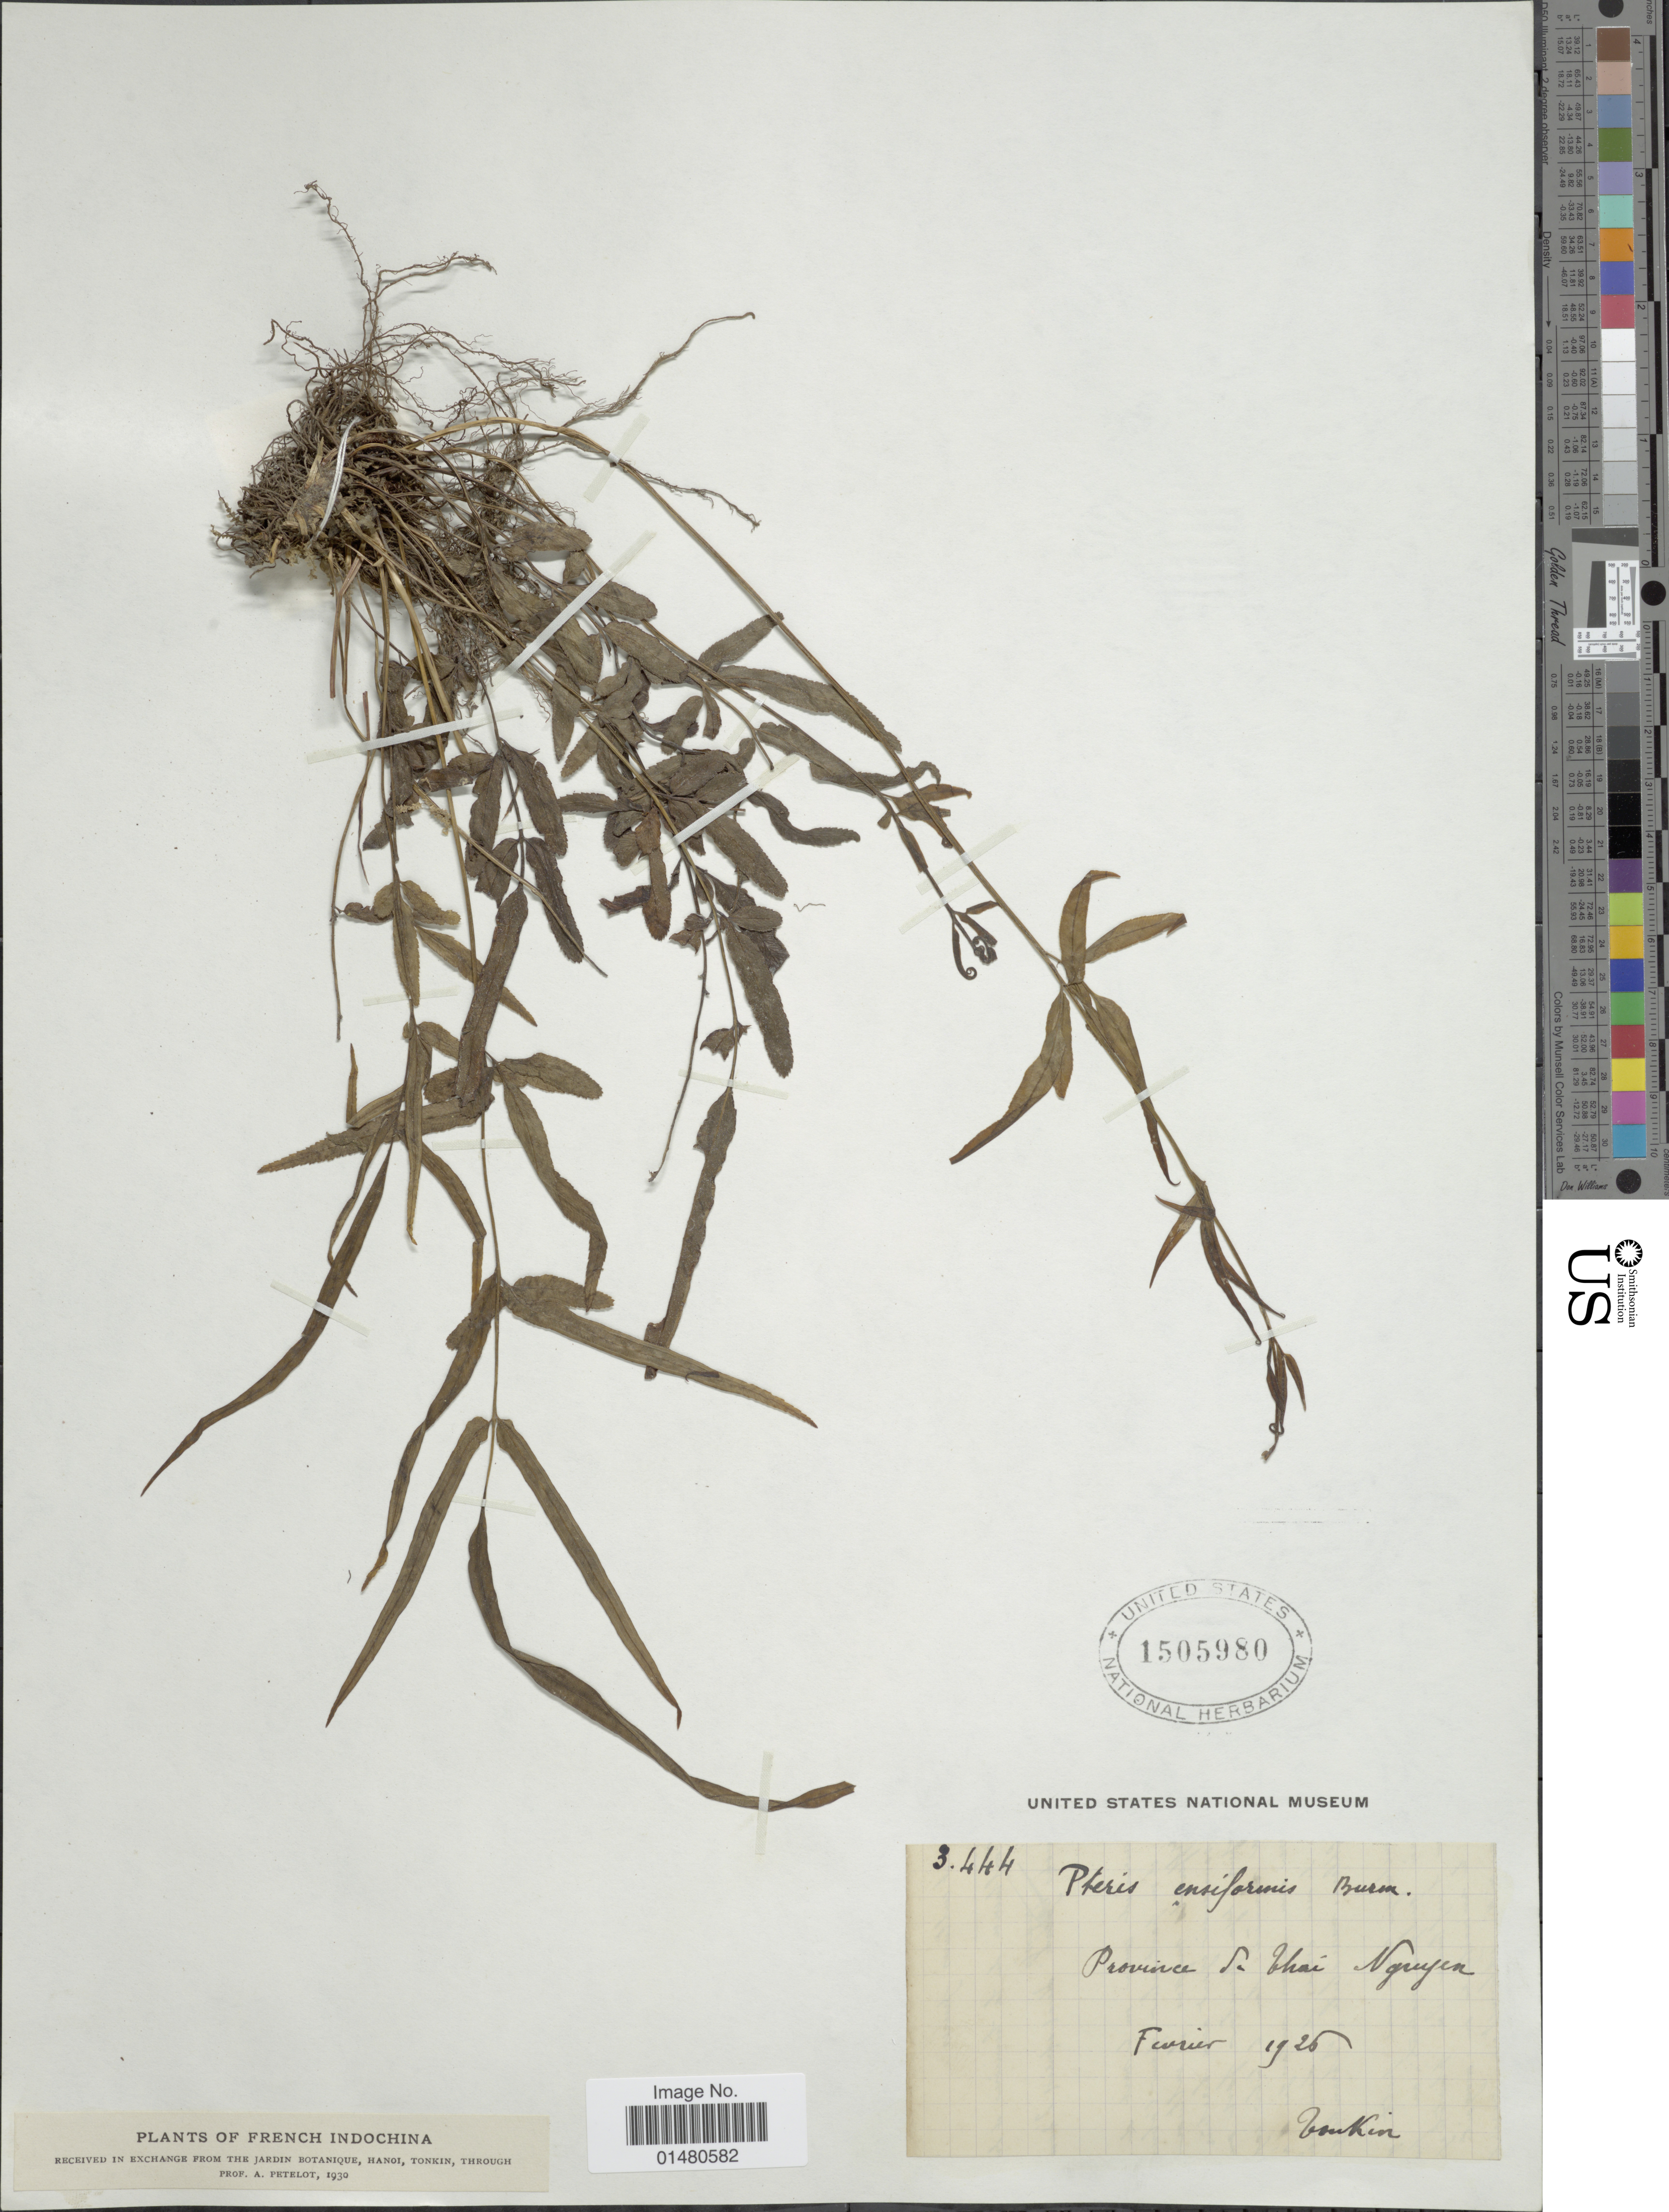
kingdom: Plantae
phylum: Tracheophyta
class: Polypodiopsida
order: Polypodiales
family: Pteridaceae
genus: Pteris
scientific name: Pteris ensiformis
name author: Burm. f.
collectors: A. Petelot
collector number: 3444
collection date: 1926-02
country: Vietnam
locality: Tonkin. Province S bhai, Nguyen, French Indo-China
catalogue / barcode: US 1505980